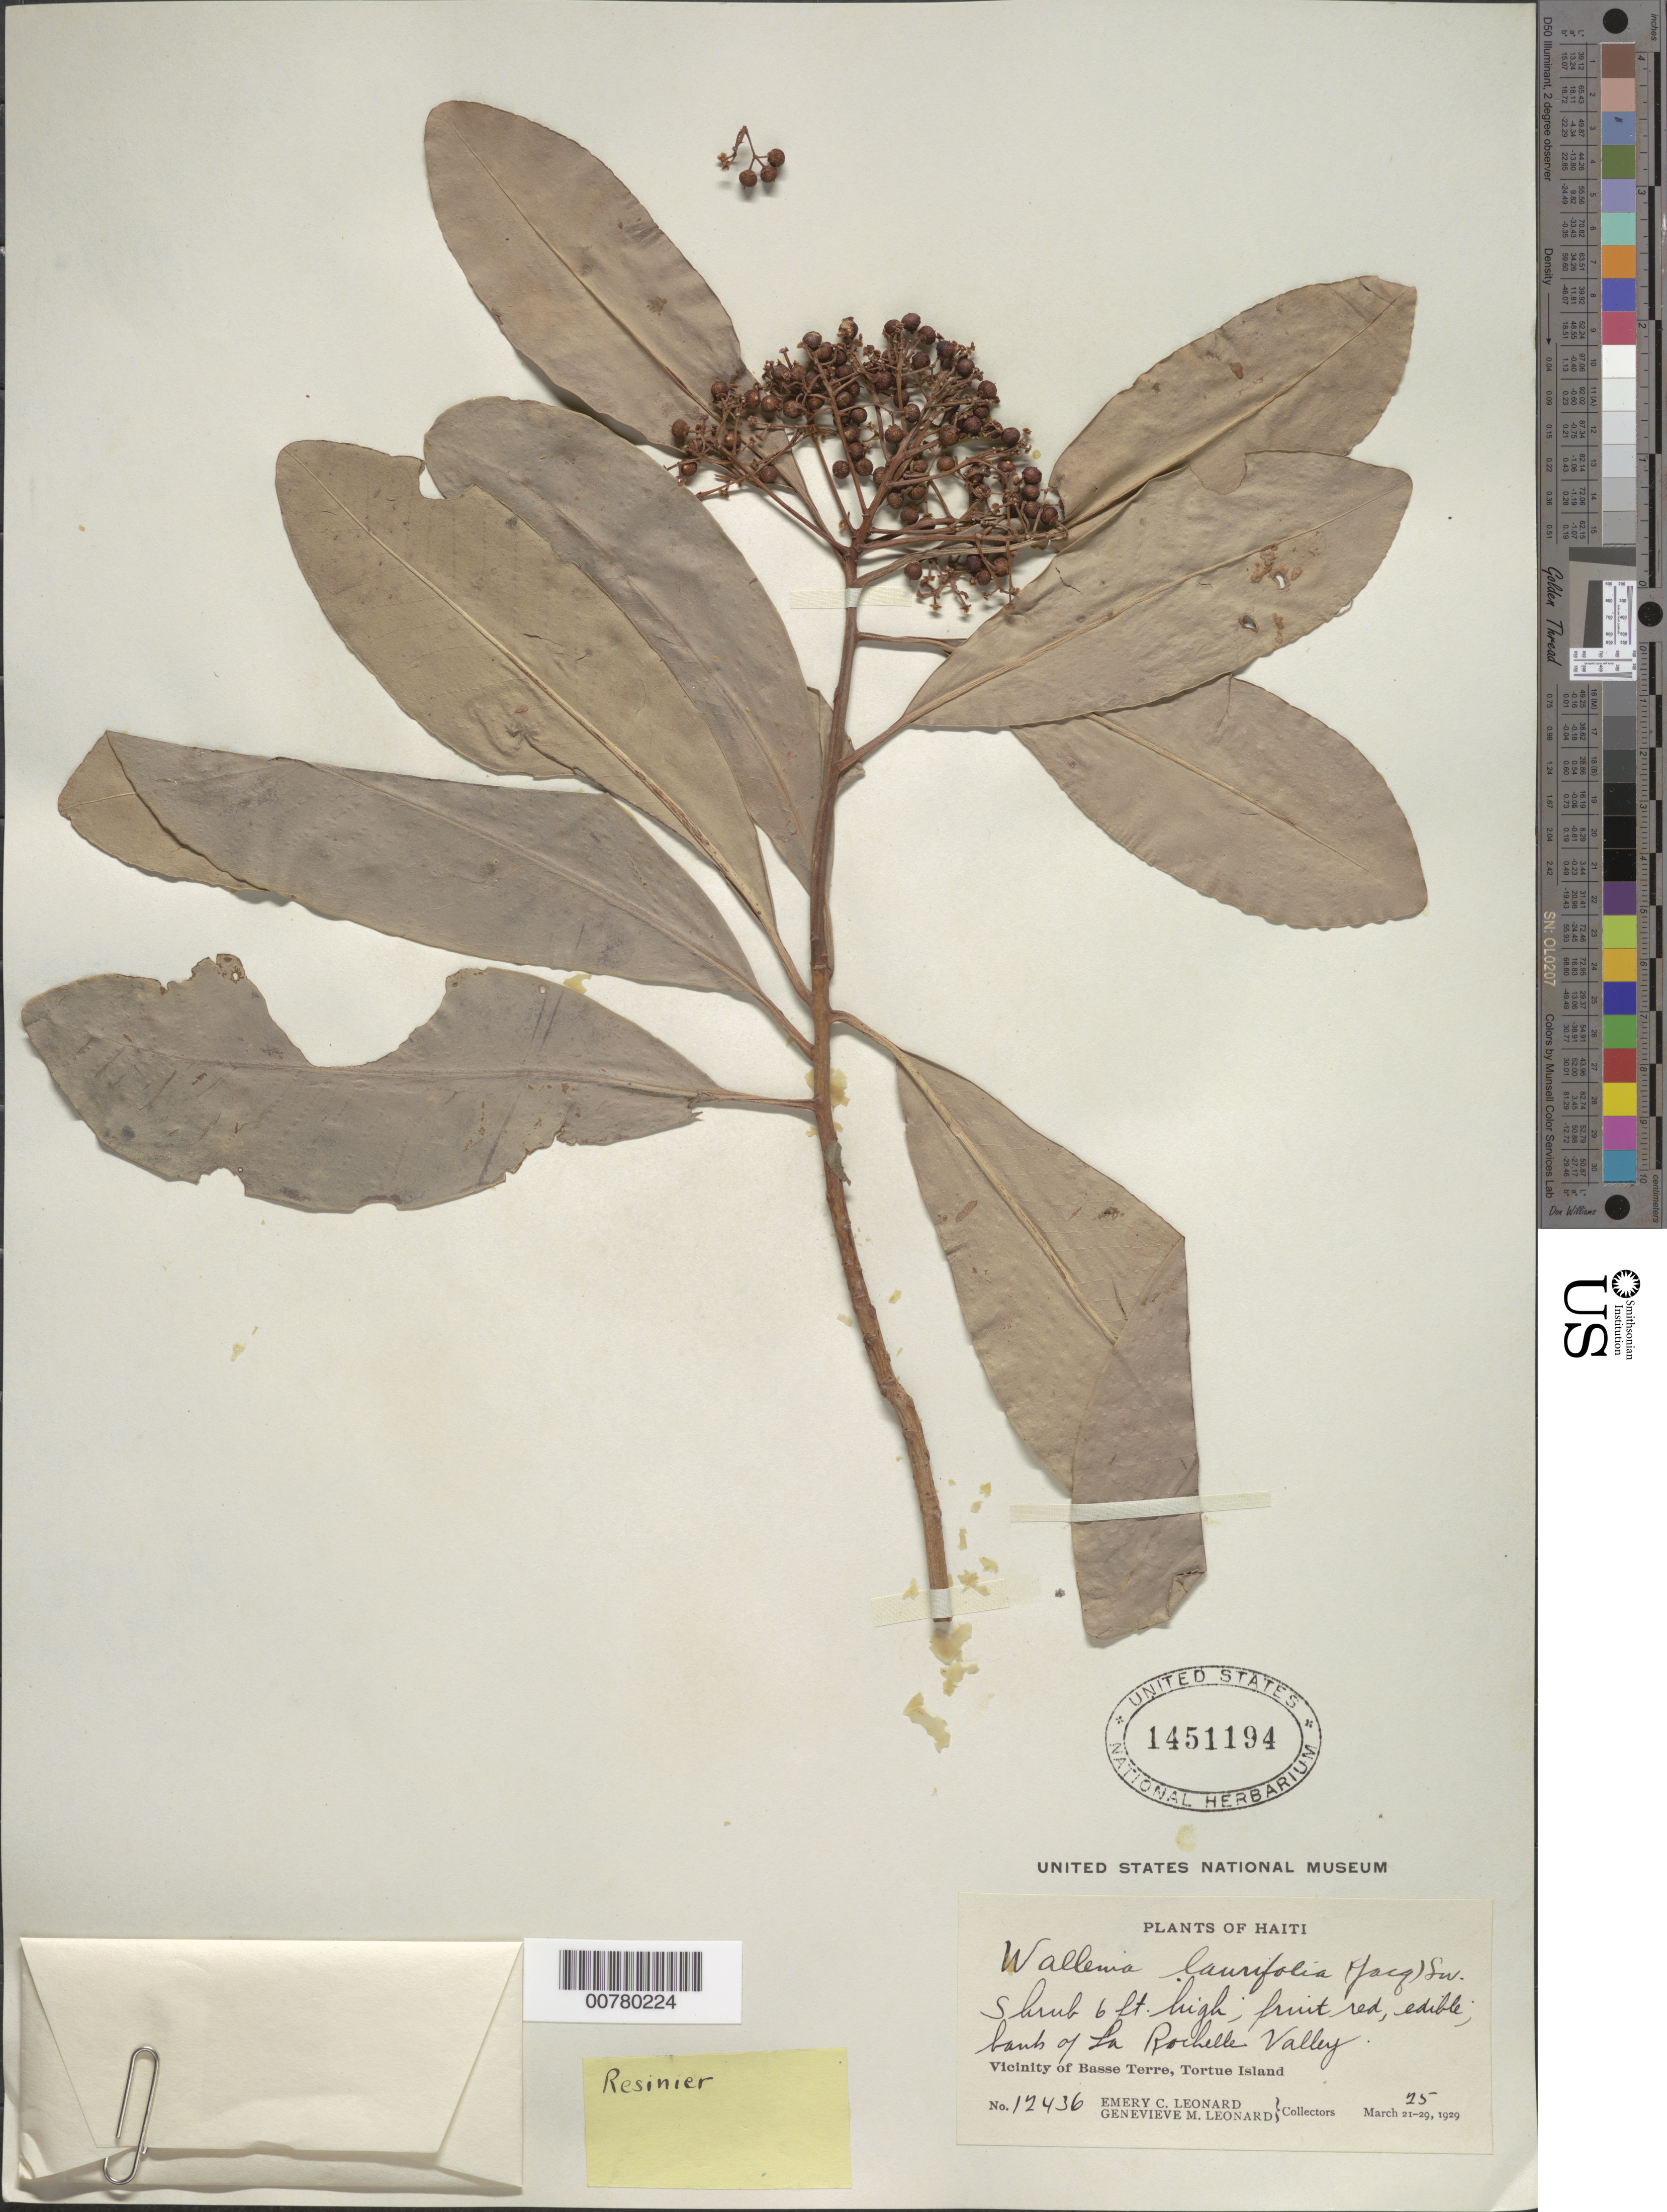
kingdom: Plantae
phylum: Tracheophyta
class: Magnoliopsida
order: Ericales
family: Primulaceae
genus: Wallenia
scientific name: Wallenia laurifolia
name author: Sw.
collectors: E. C. Leonard & G. M. Leonard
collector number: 12436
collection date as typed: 25 Mar 1929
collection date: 1929-03-25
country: Haiti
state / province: Nord-Óuest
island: Île de la Tortue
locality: Tortue Island, vicinity of Basse Terre, bank of La Rochelle Valley.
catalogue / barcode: US 1451194